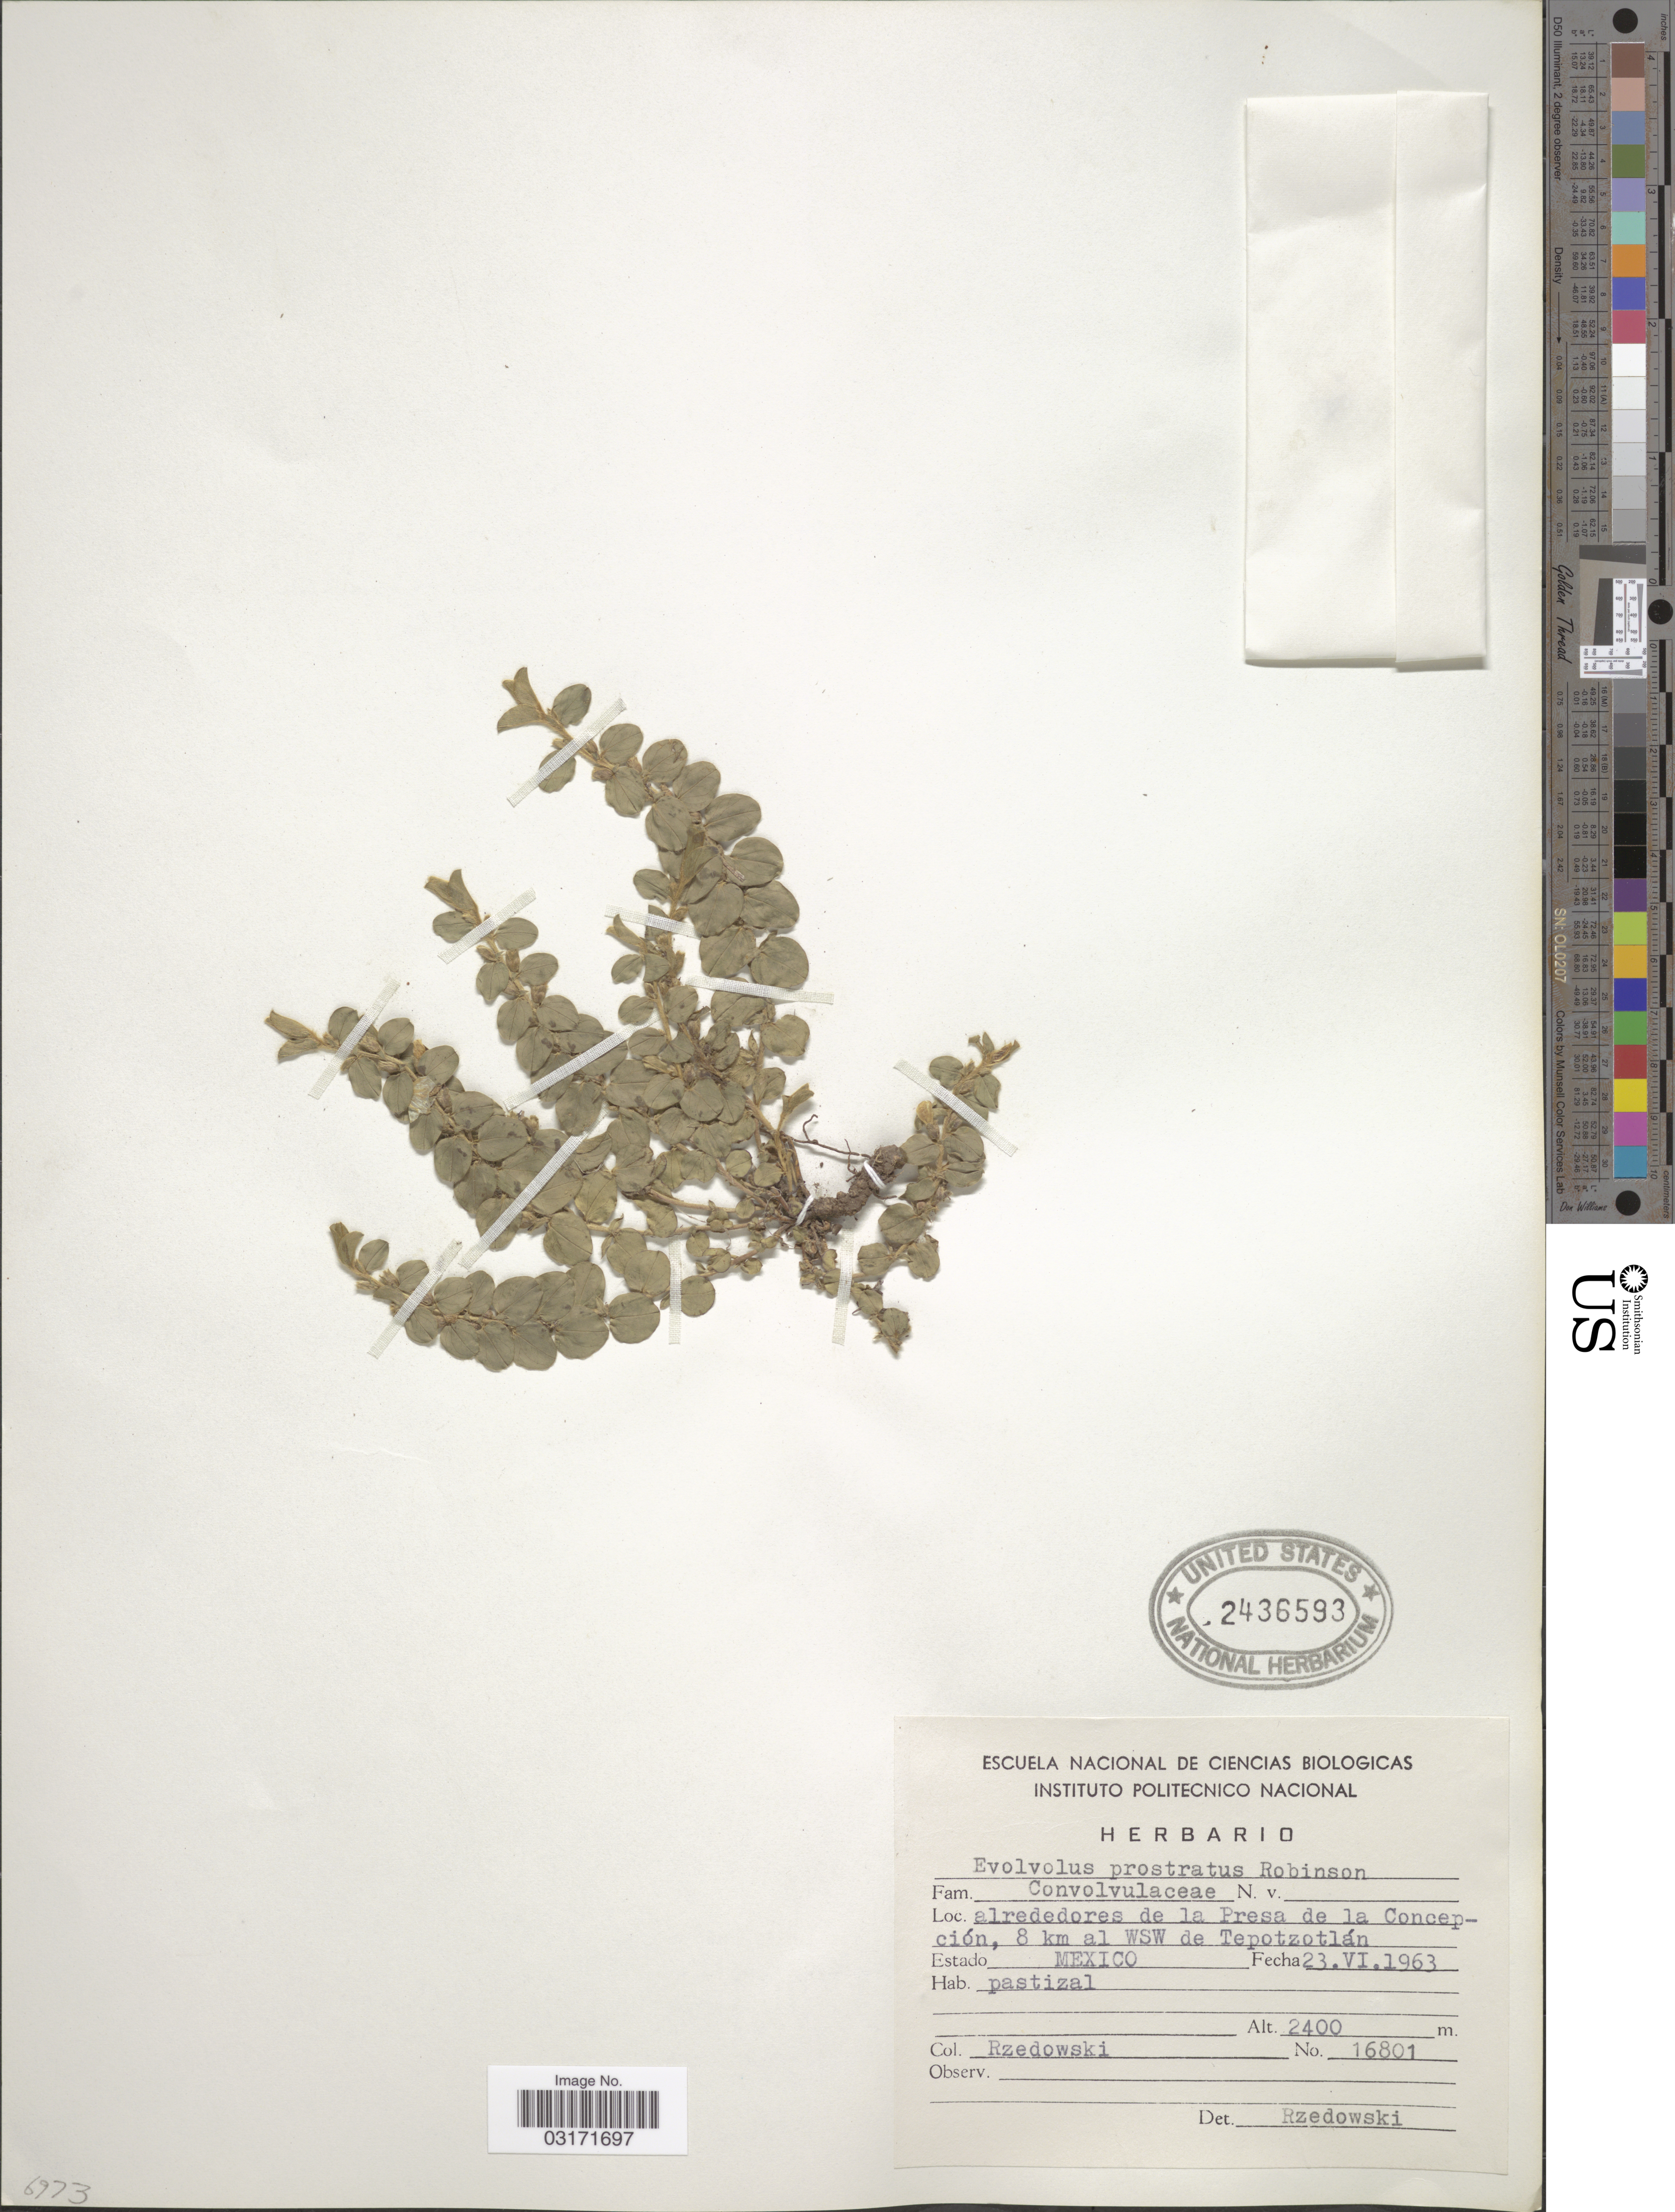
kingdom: Plantae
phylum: Tracheophyta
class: Magnoliopsida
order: Solanales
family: Convolvulaceae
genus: Evolvulus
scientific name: Evolvulus prostratus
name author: B.L. Rob.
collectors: Rzedowski, --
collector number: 16801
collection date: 1963-06-23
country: Mexico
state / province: México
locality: Alrededores de la Presa de la Concepción, 8 km al WSW de Tepotzotlán.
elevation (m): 2400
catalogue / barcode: US 2436593